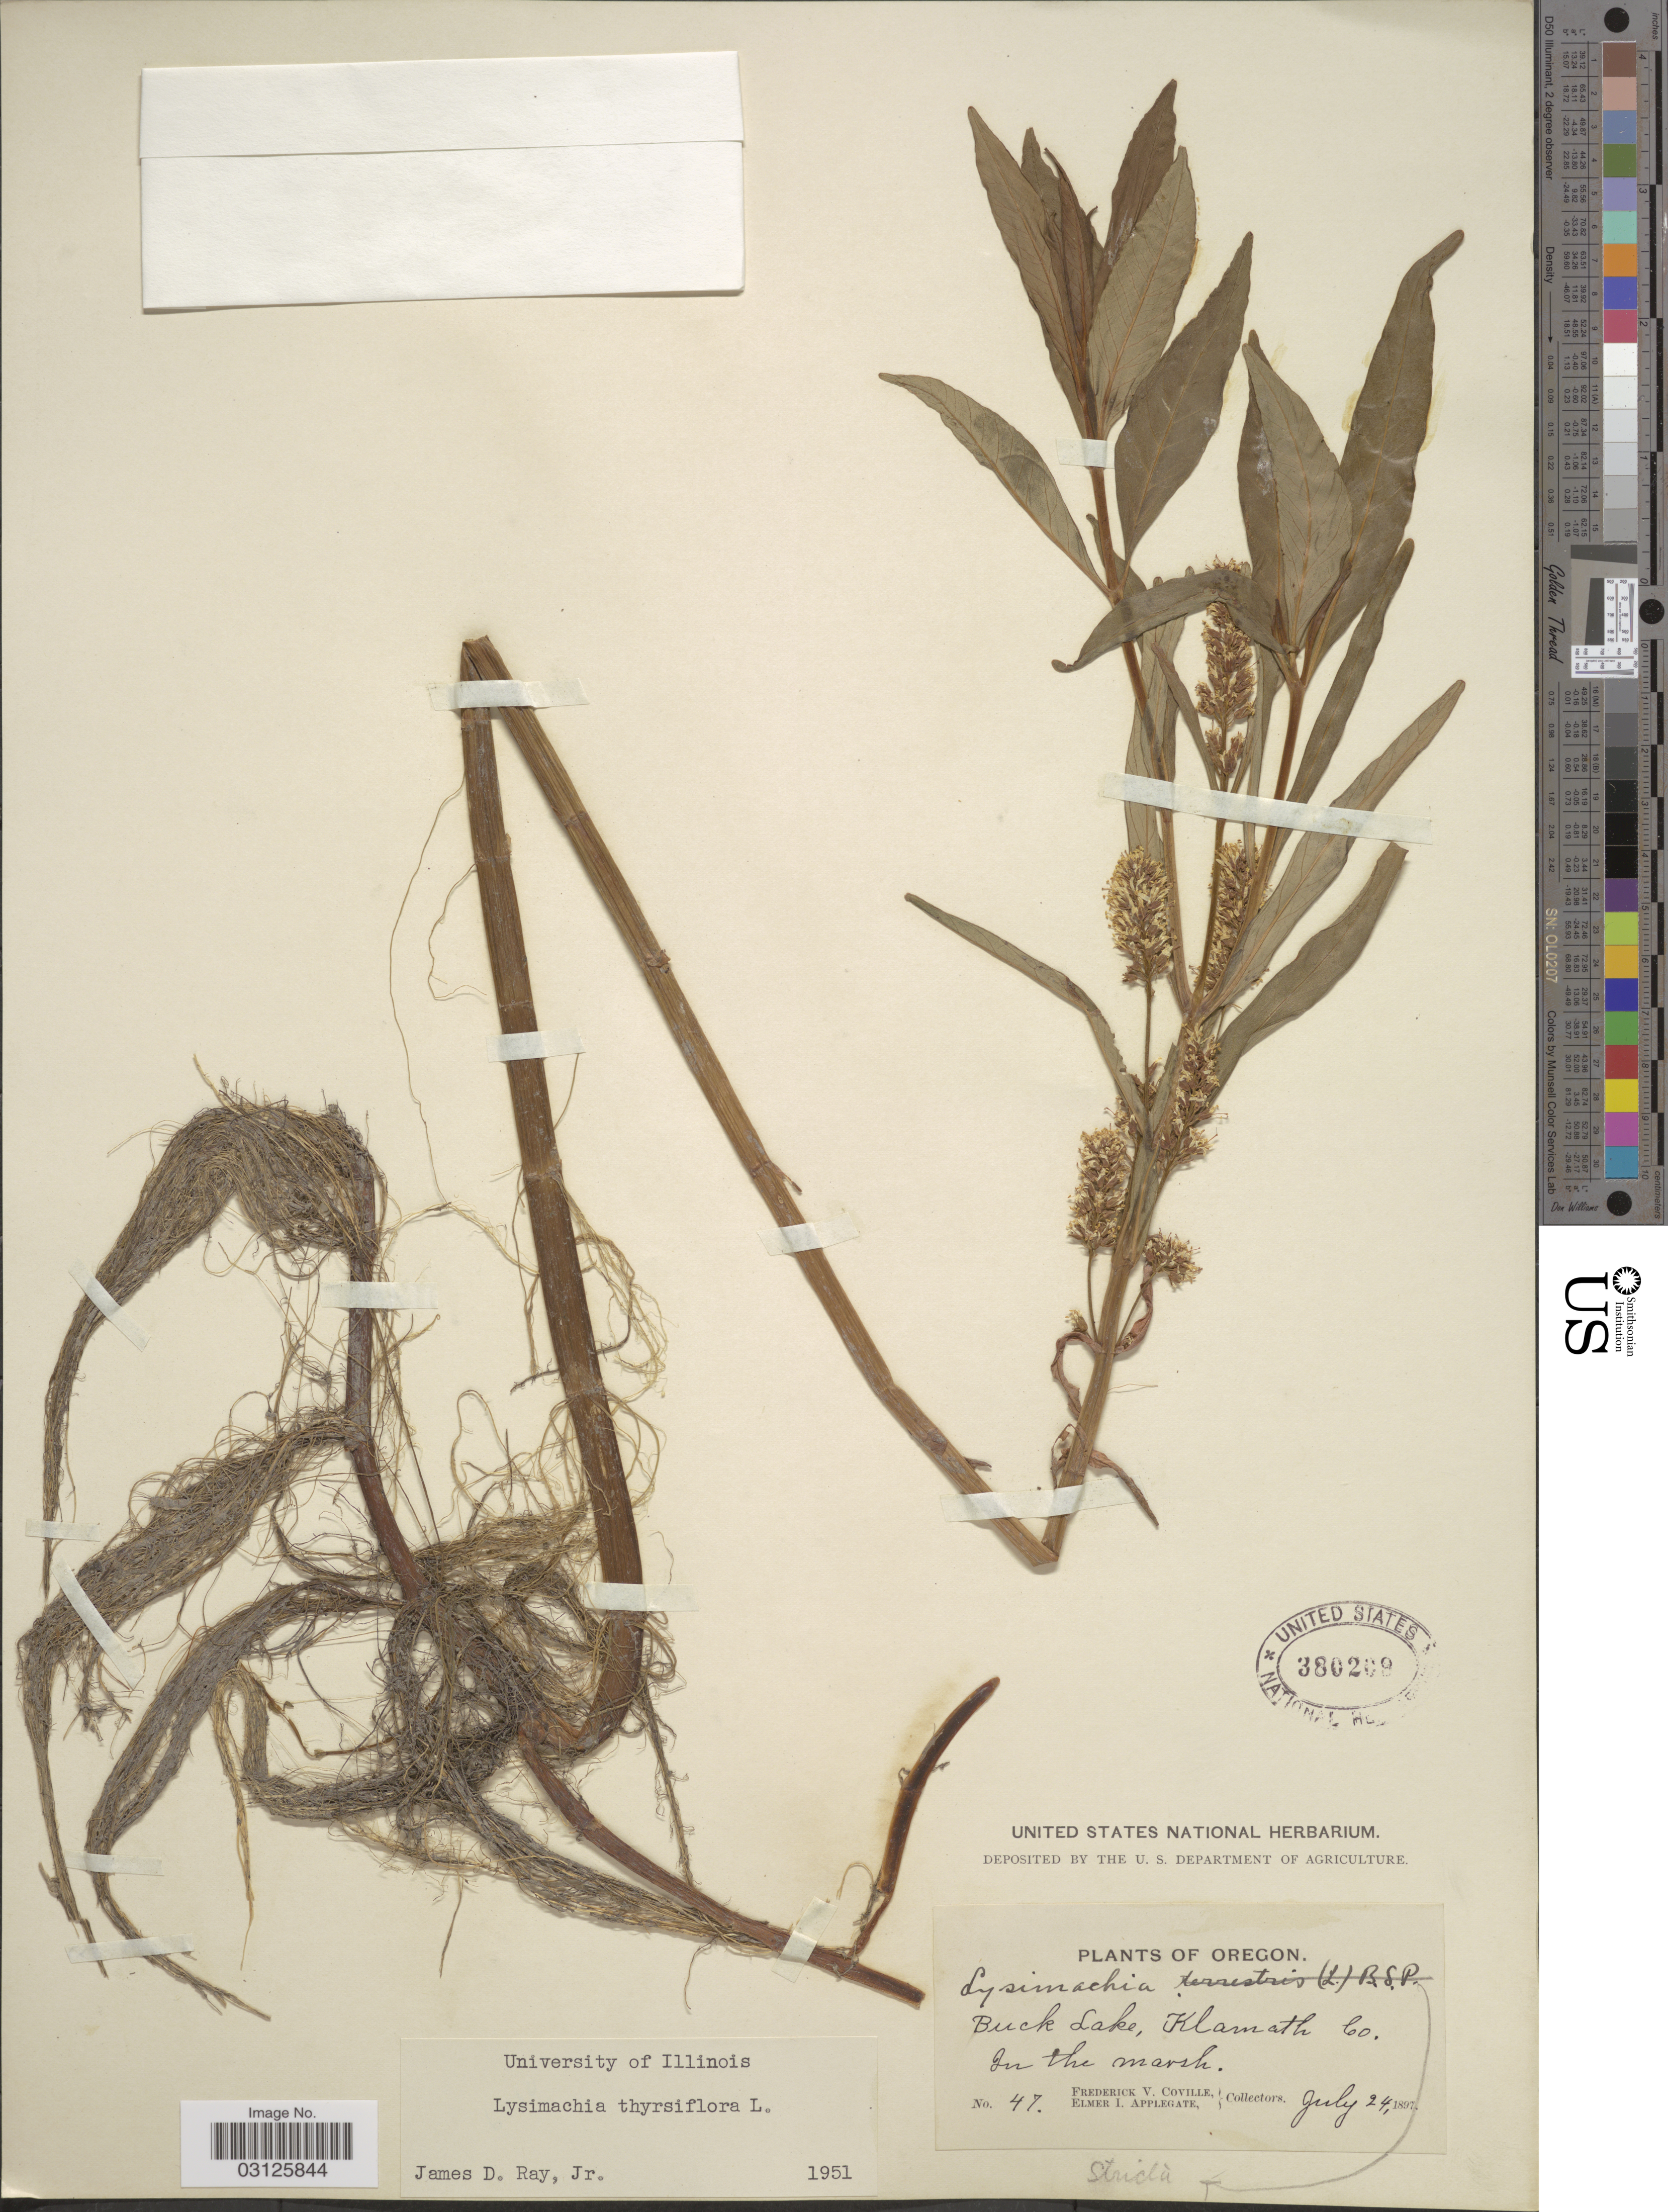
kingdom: Plantae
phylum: Tracheophyta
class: Magnoliopsida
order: Ericales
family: Primulaceae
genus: Lysimachia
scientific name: Lysimachia thyrsiflora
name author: L.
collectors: F. V. Coville & E. I. Applegate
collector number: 47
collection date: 1897-07-24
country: United States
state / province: Oregon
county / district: Klamath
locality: Buck Lake, Klamath Co.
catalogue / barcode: US 380209